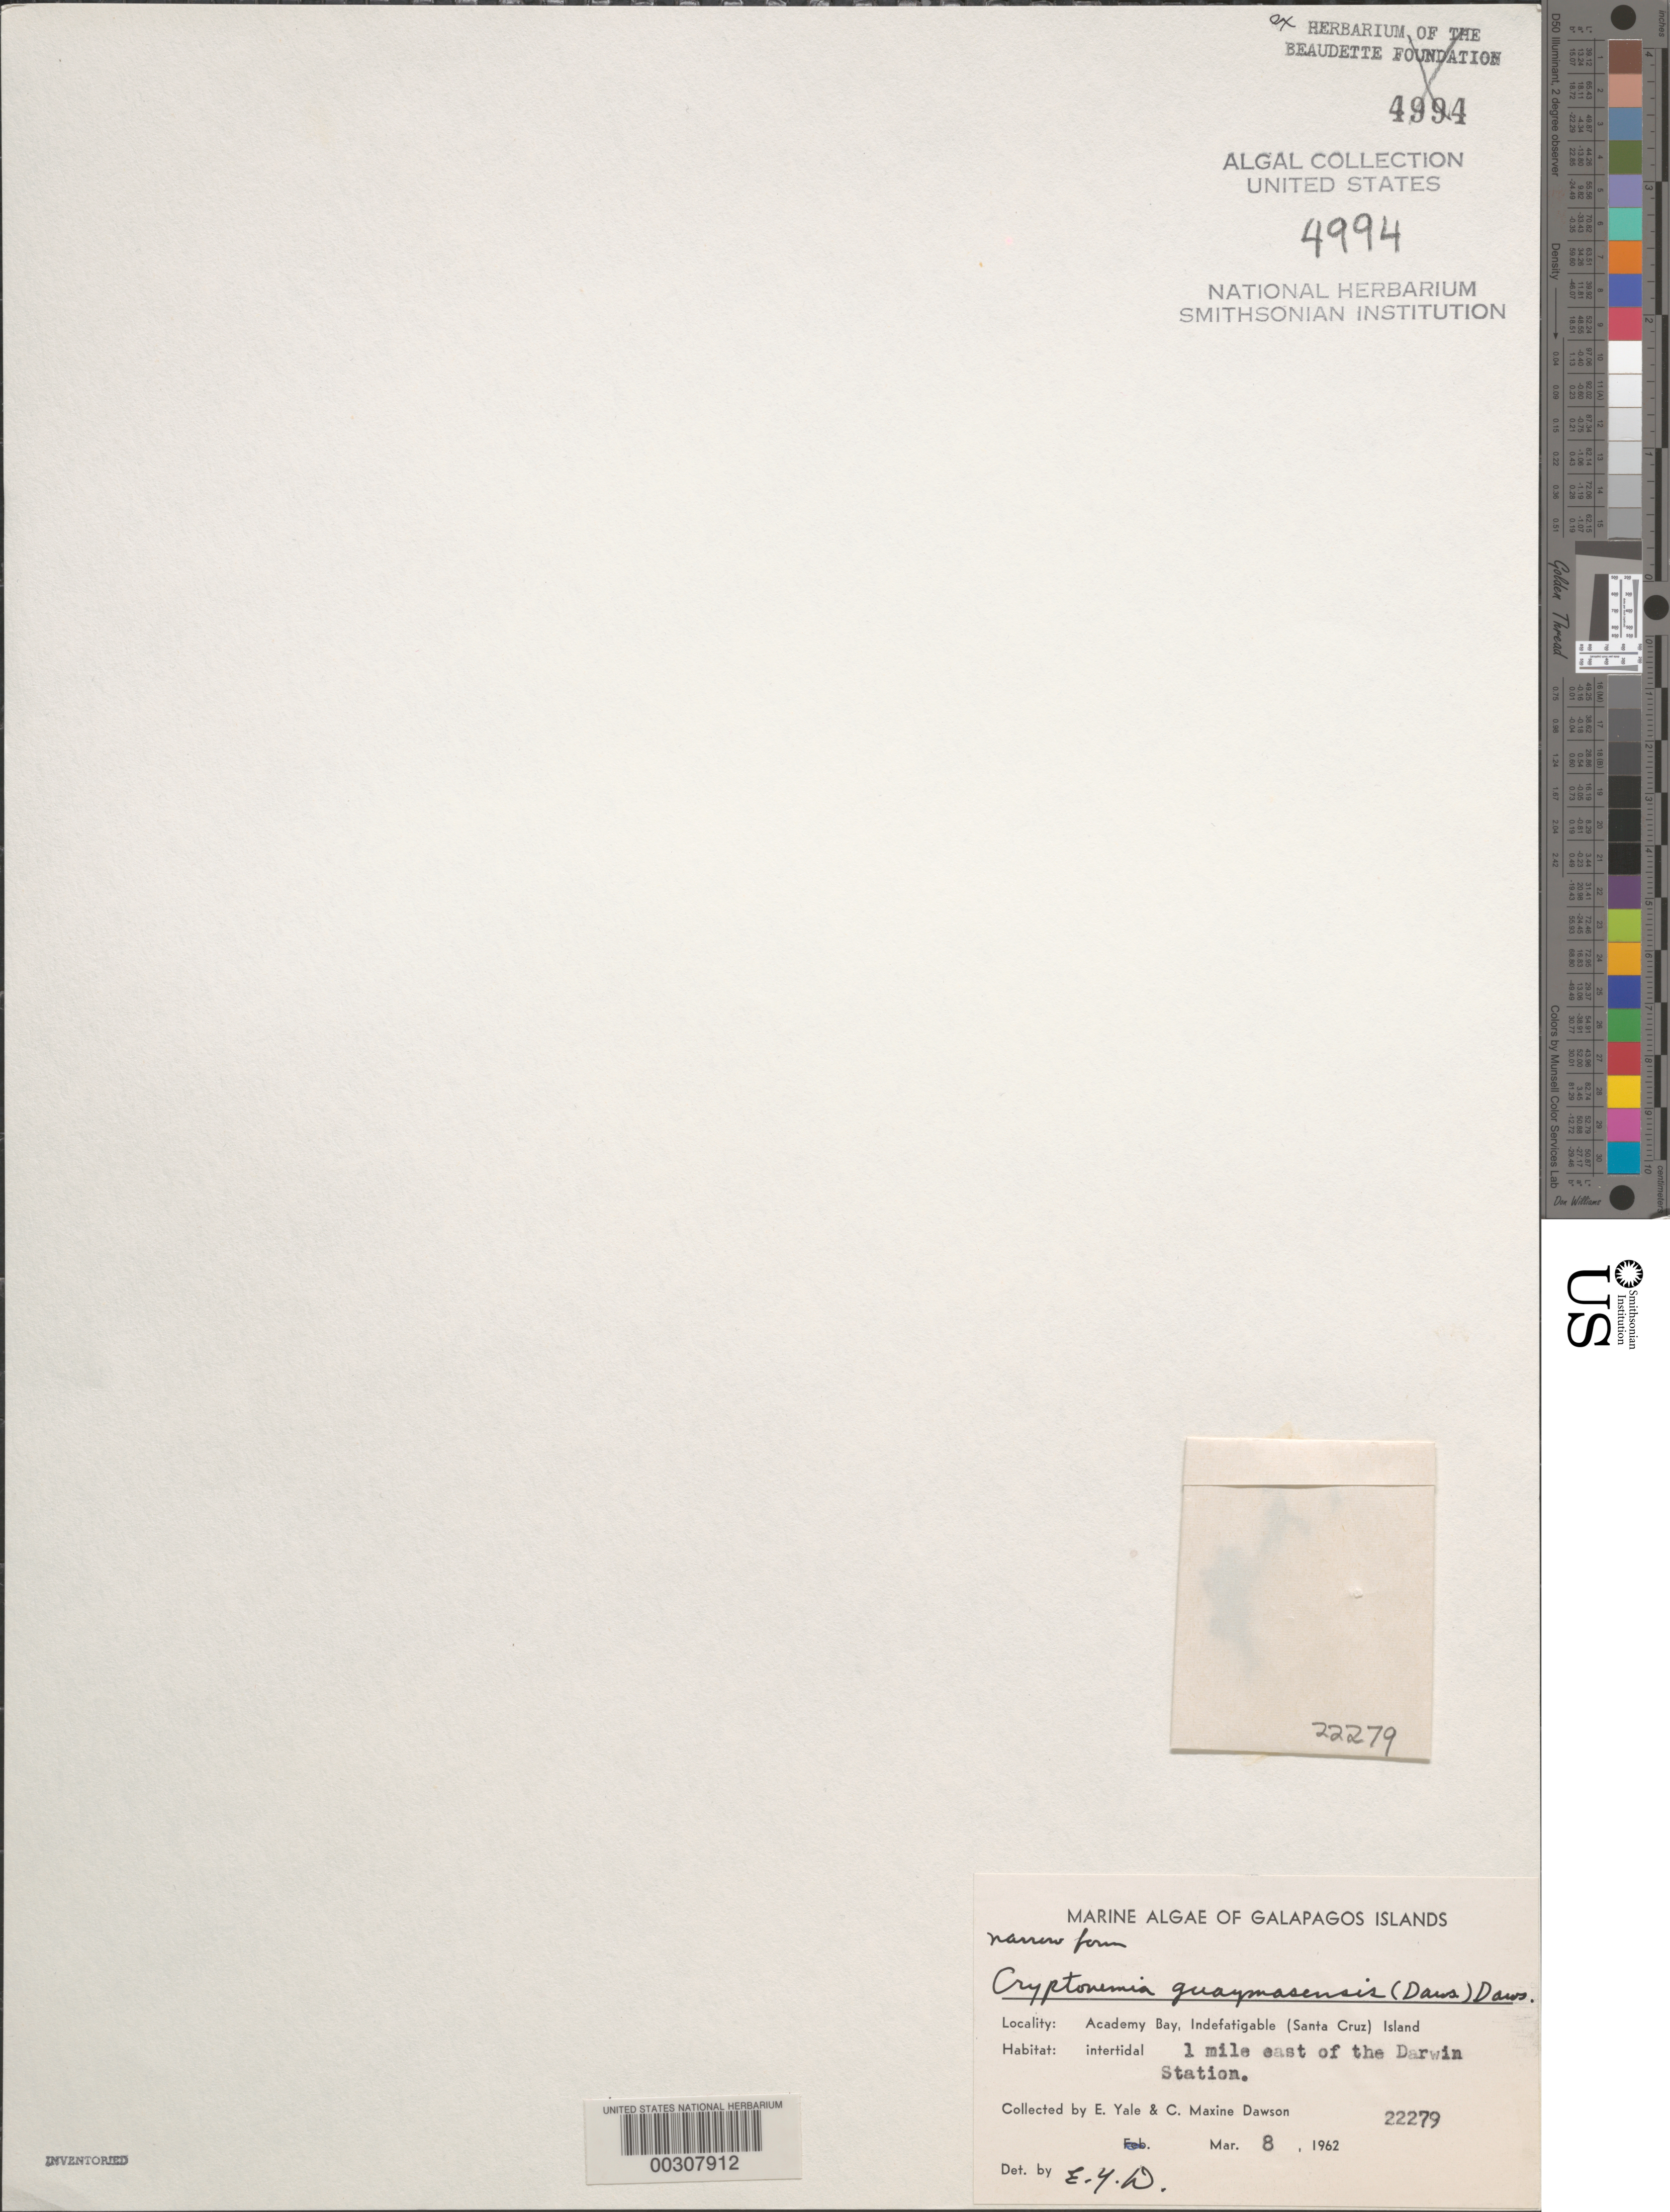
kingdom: Plantae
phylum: Rhodophyta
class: Florideophyceae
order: Halymeniales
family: Halymeniaceae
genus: Cryptonemia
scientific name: Cryptonemia limensis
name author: (Kütz.) J.A. Lewis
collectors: E. Y. Dawson & C. M. Dawson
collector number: EYD 22279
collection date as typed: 08 Mar 1962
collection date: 1962-03-08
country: Ecuador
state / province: Colón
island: Santa Cruz [Indefatigable, Chaves]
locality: Academy Bay 1 mile E of Darwin Station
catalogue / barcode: US 4994